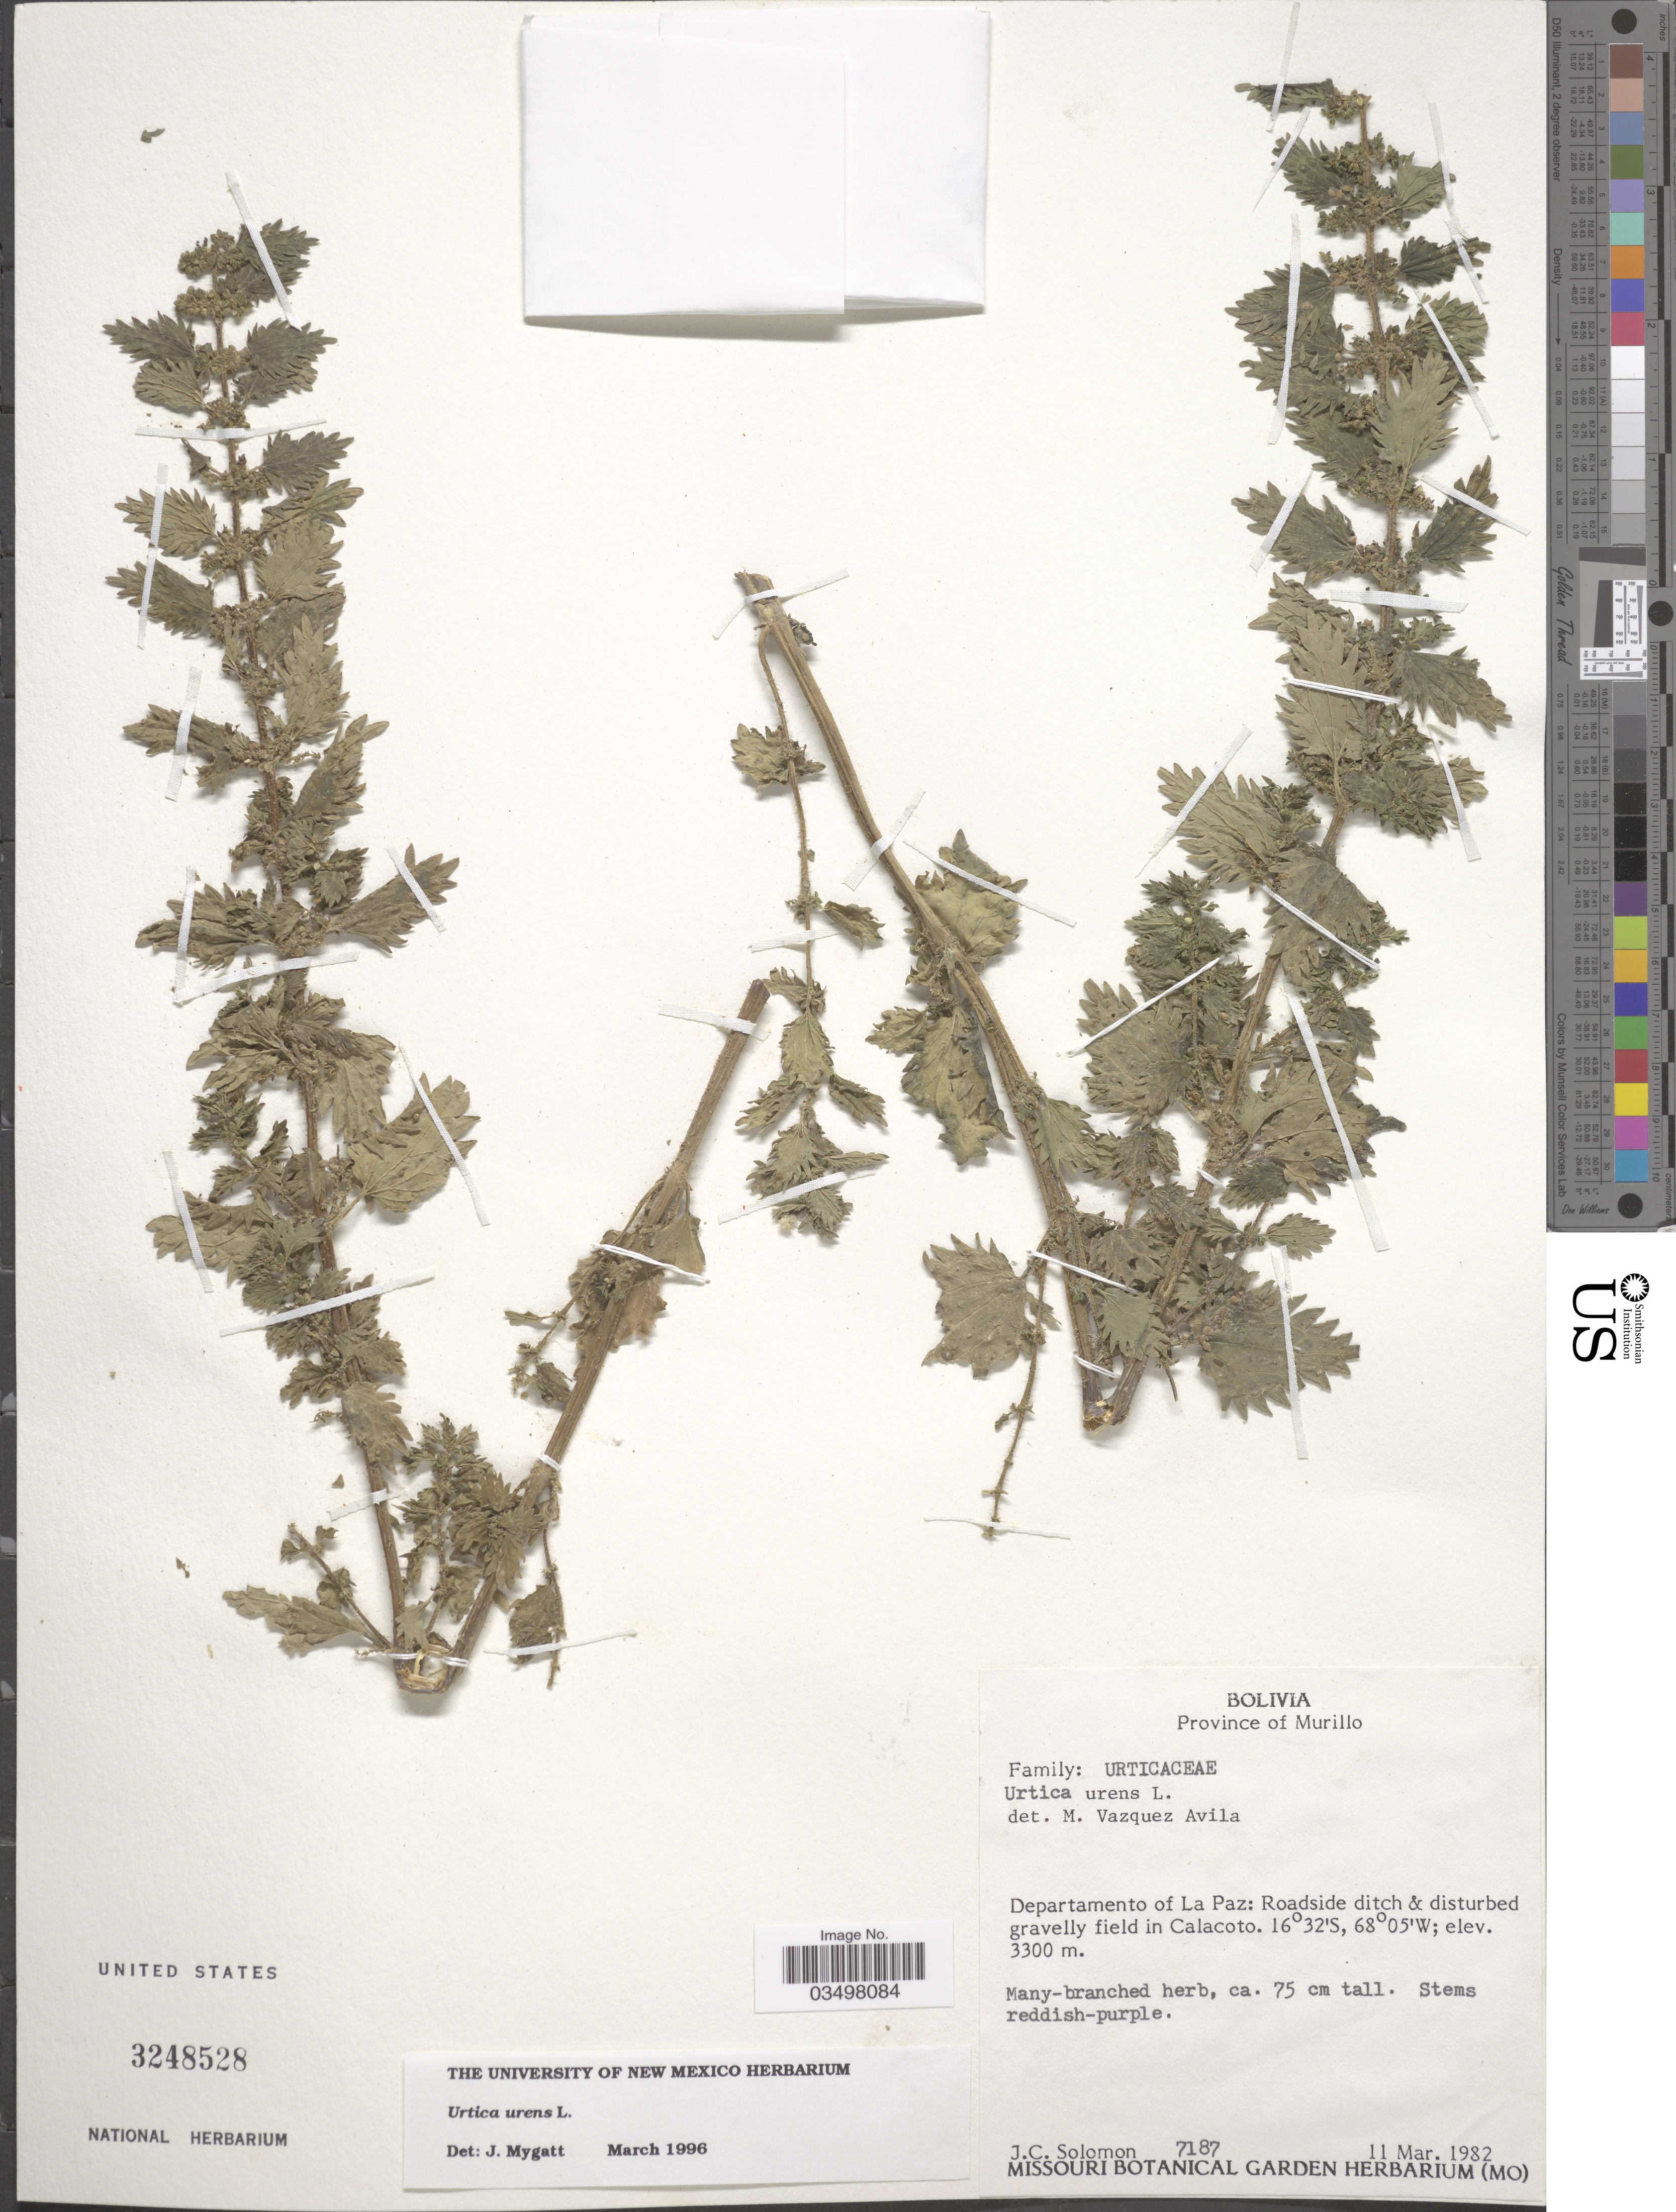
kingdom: Plantae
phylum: Tracheophyta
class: Magnoliopsida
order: Rosales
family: Urticaceae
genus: Urtica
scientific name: Urtica urens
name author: L.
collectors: J. C. Solomon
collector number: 7187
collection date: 1982-03-11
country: Bolivia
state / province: La Paz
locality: Province of Murillo. Departamento of La Paz: Roadside ditch & disturbed gravelly field in Calacoto.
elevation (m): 3300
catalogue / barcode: US 3248528